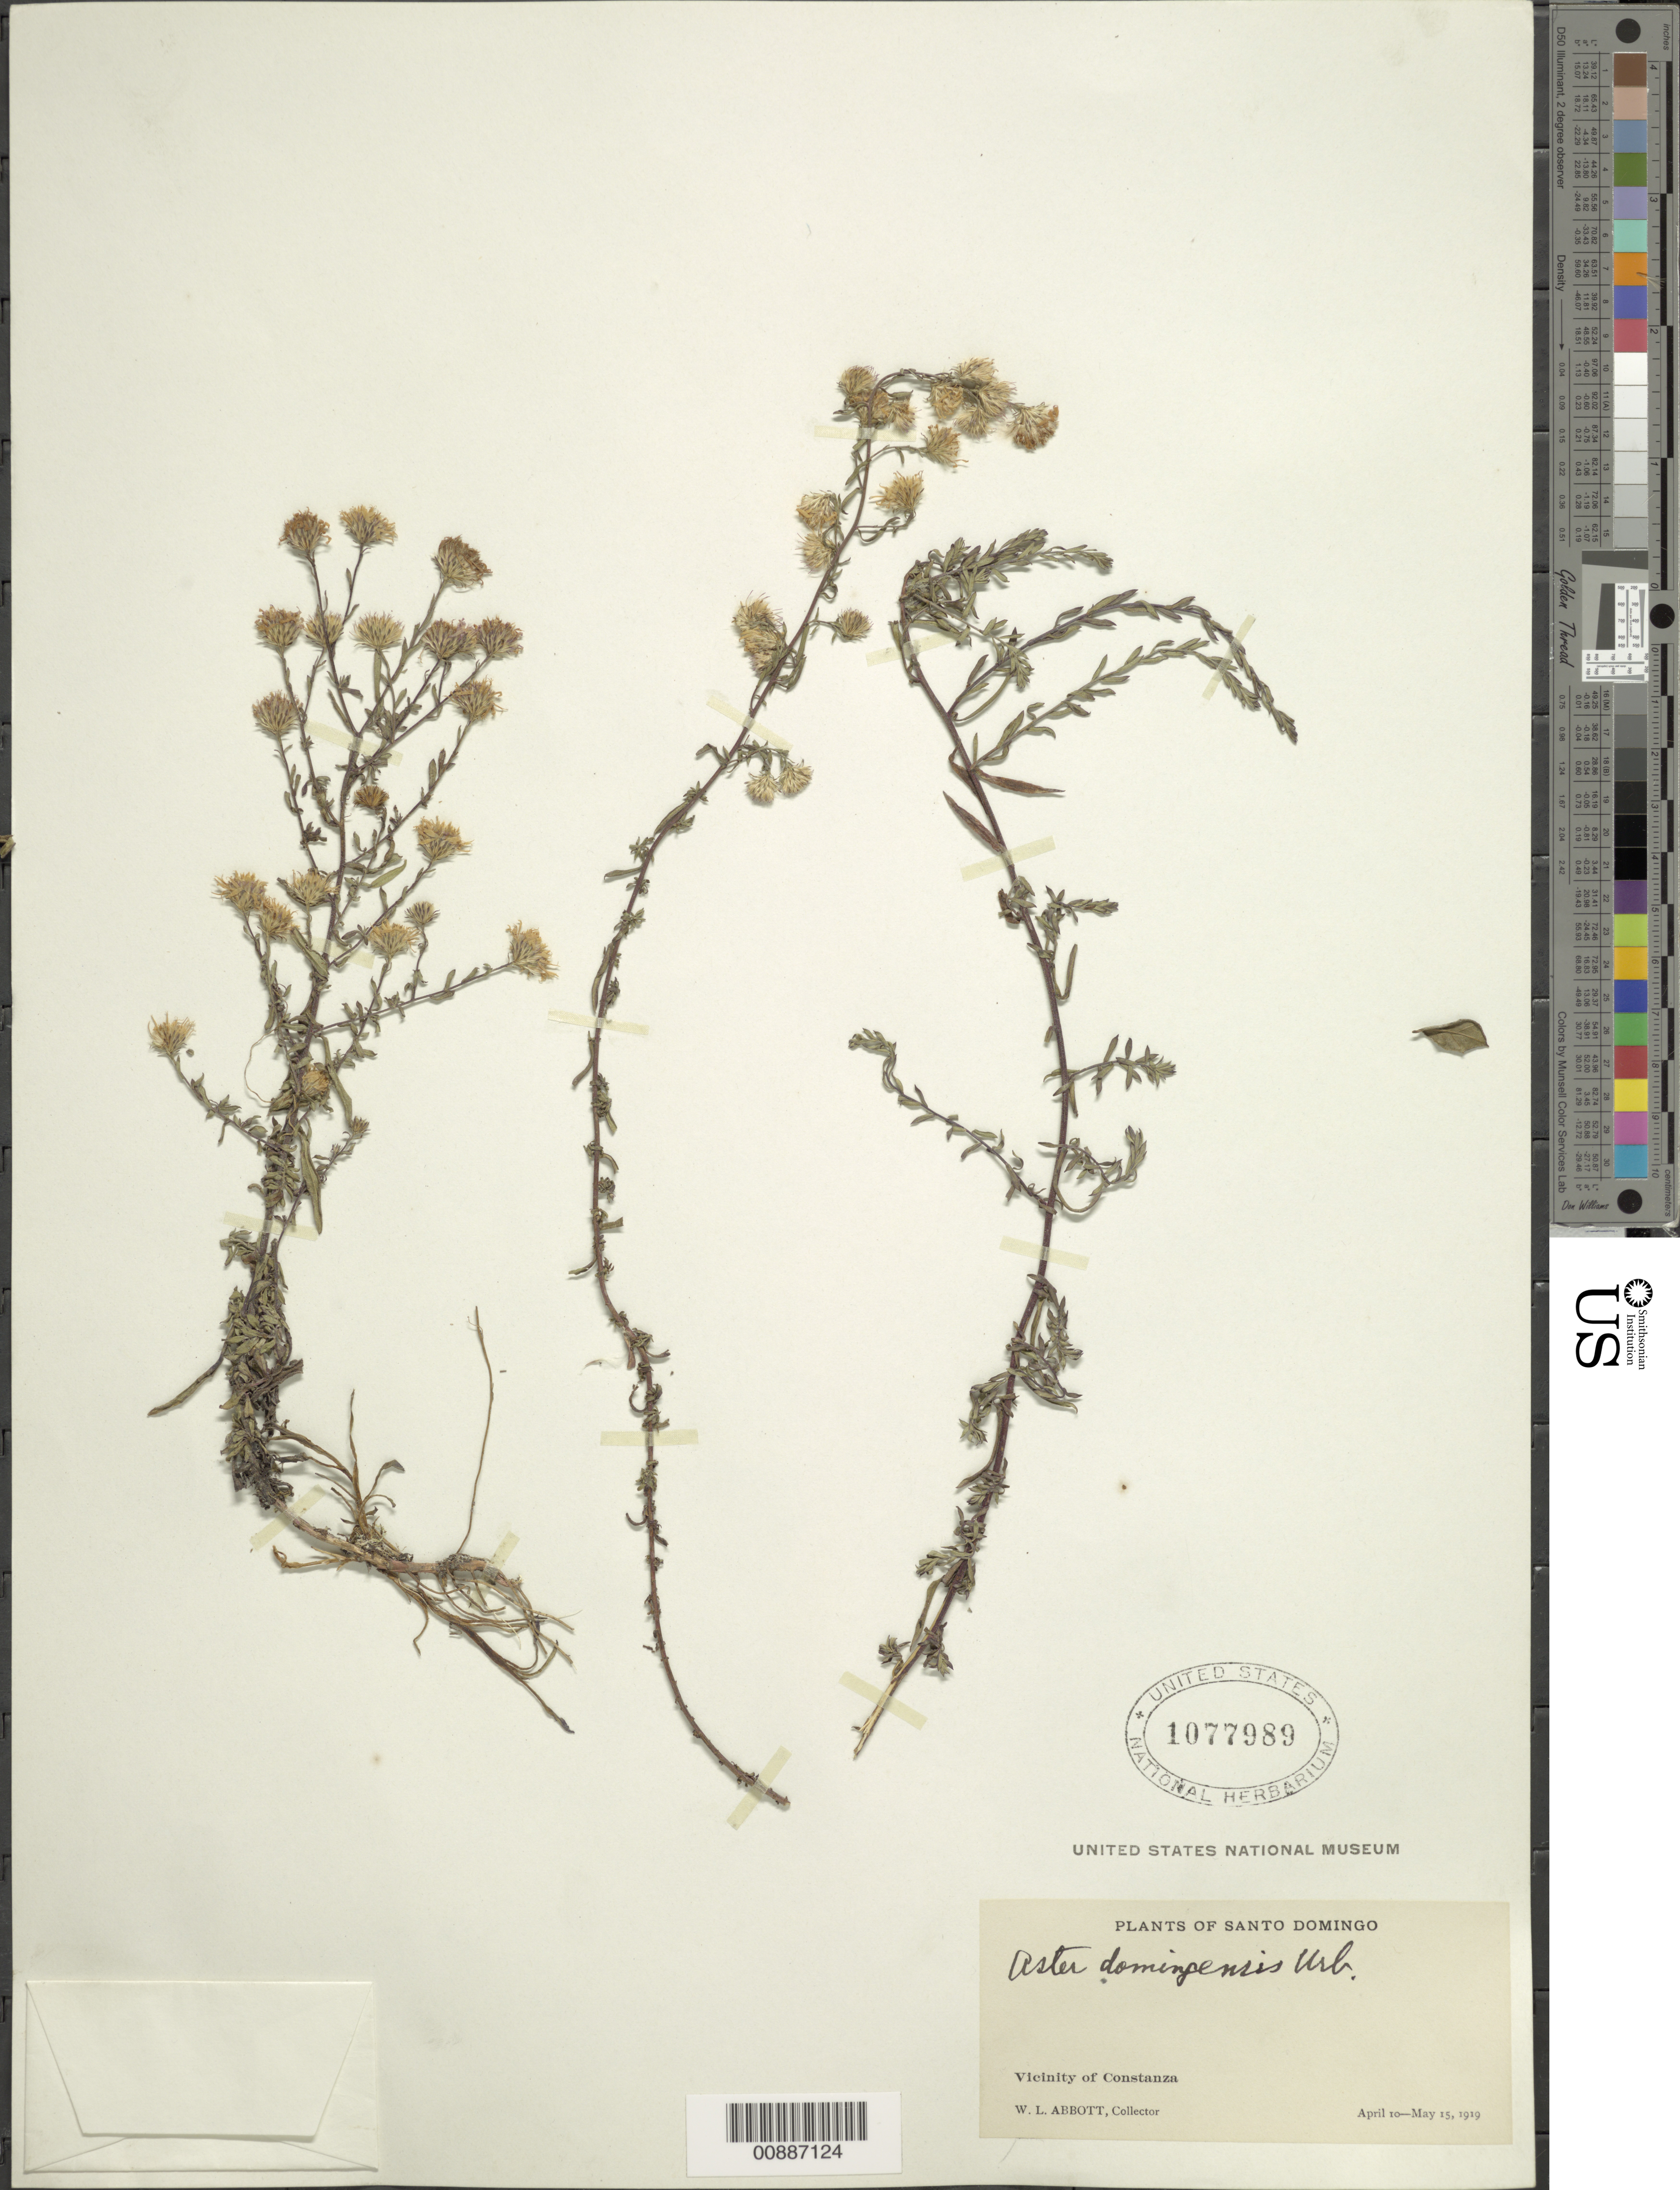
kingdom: Plantae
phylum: Tracheophyta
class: Magnoliopsida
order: Asterales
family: Asteraceae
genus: Symphyotrichum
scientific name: Symphyotrichum domingensis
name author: (Urb.) G.L. Nesom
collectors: W. L. Abbott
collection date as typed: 10 Apr 1919 to 15 May 1919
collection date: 1919-04-10/1919-05-15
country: Dominican Republic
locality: Vicinity of Constanza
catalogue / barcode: US 1077989